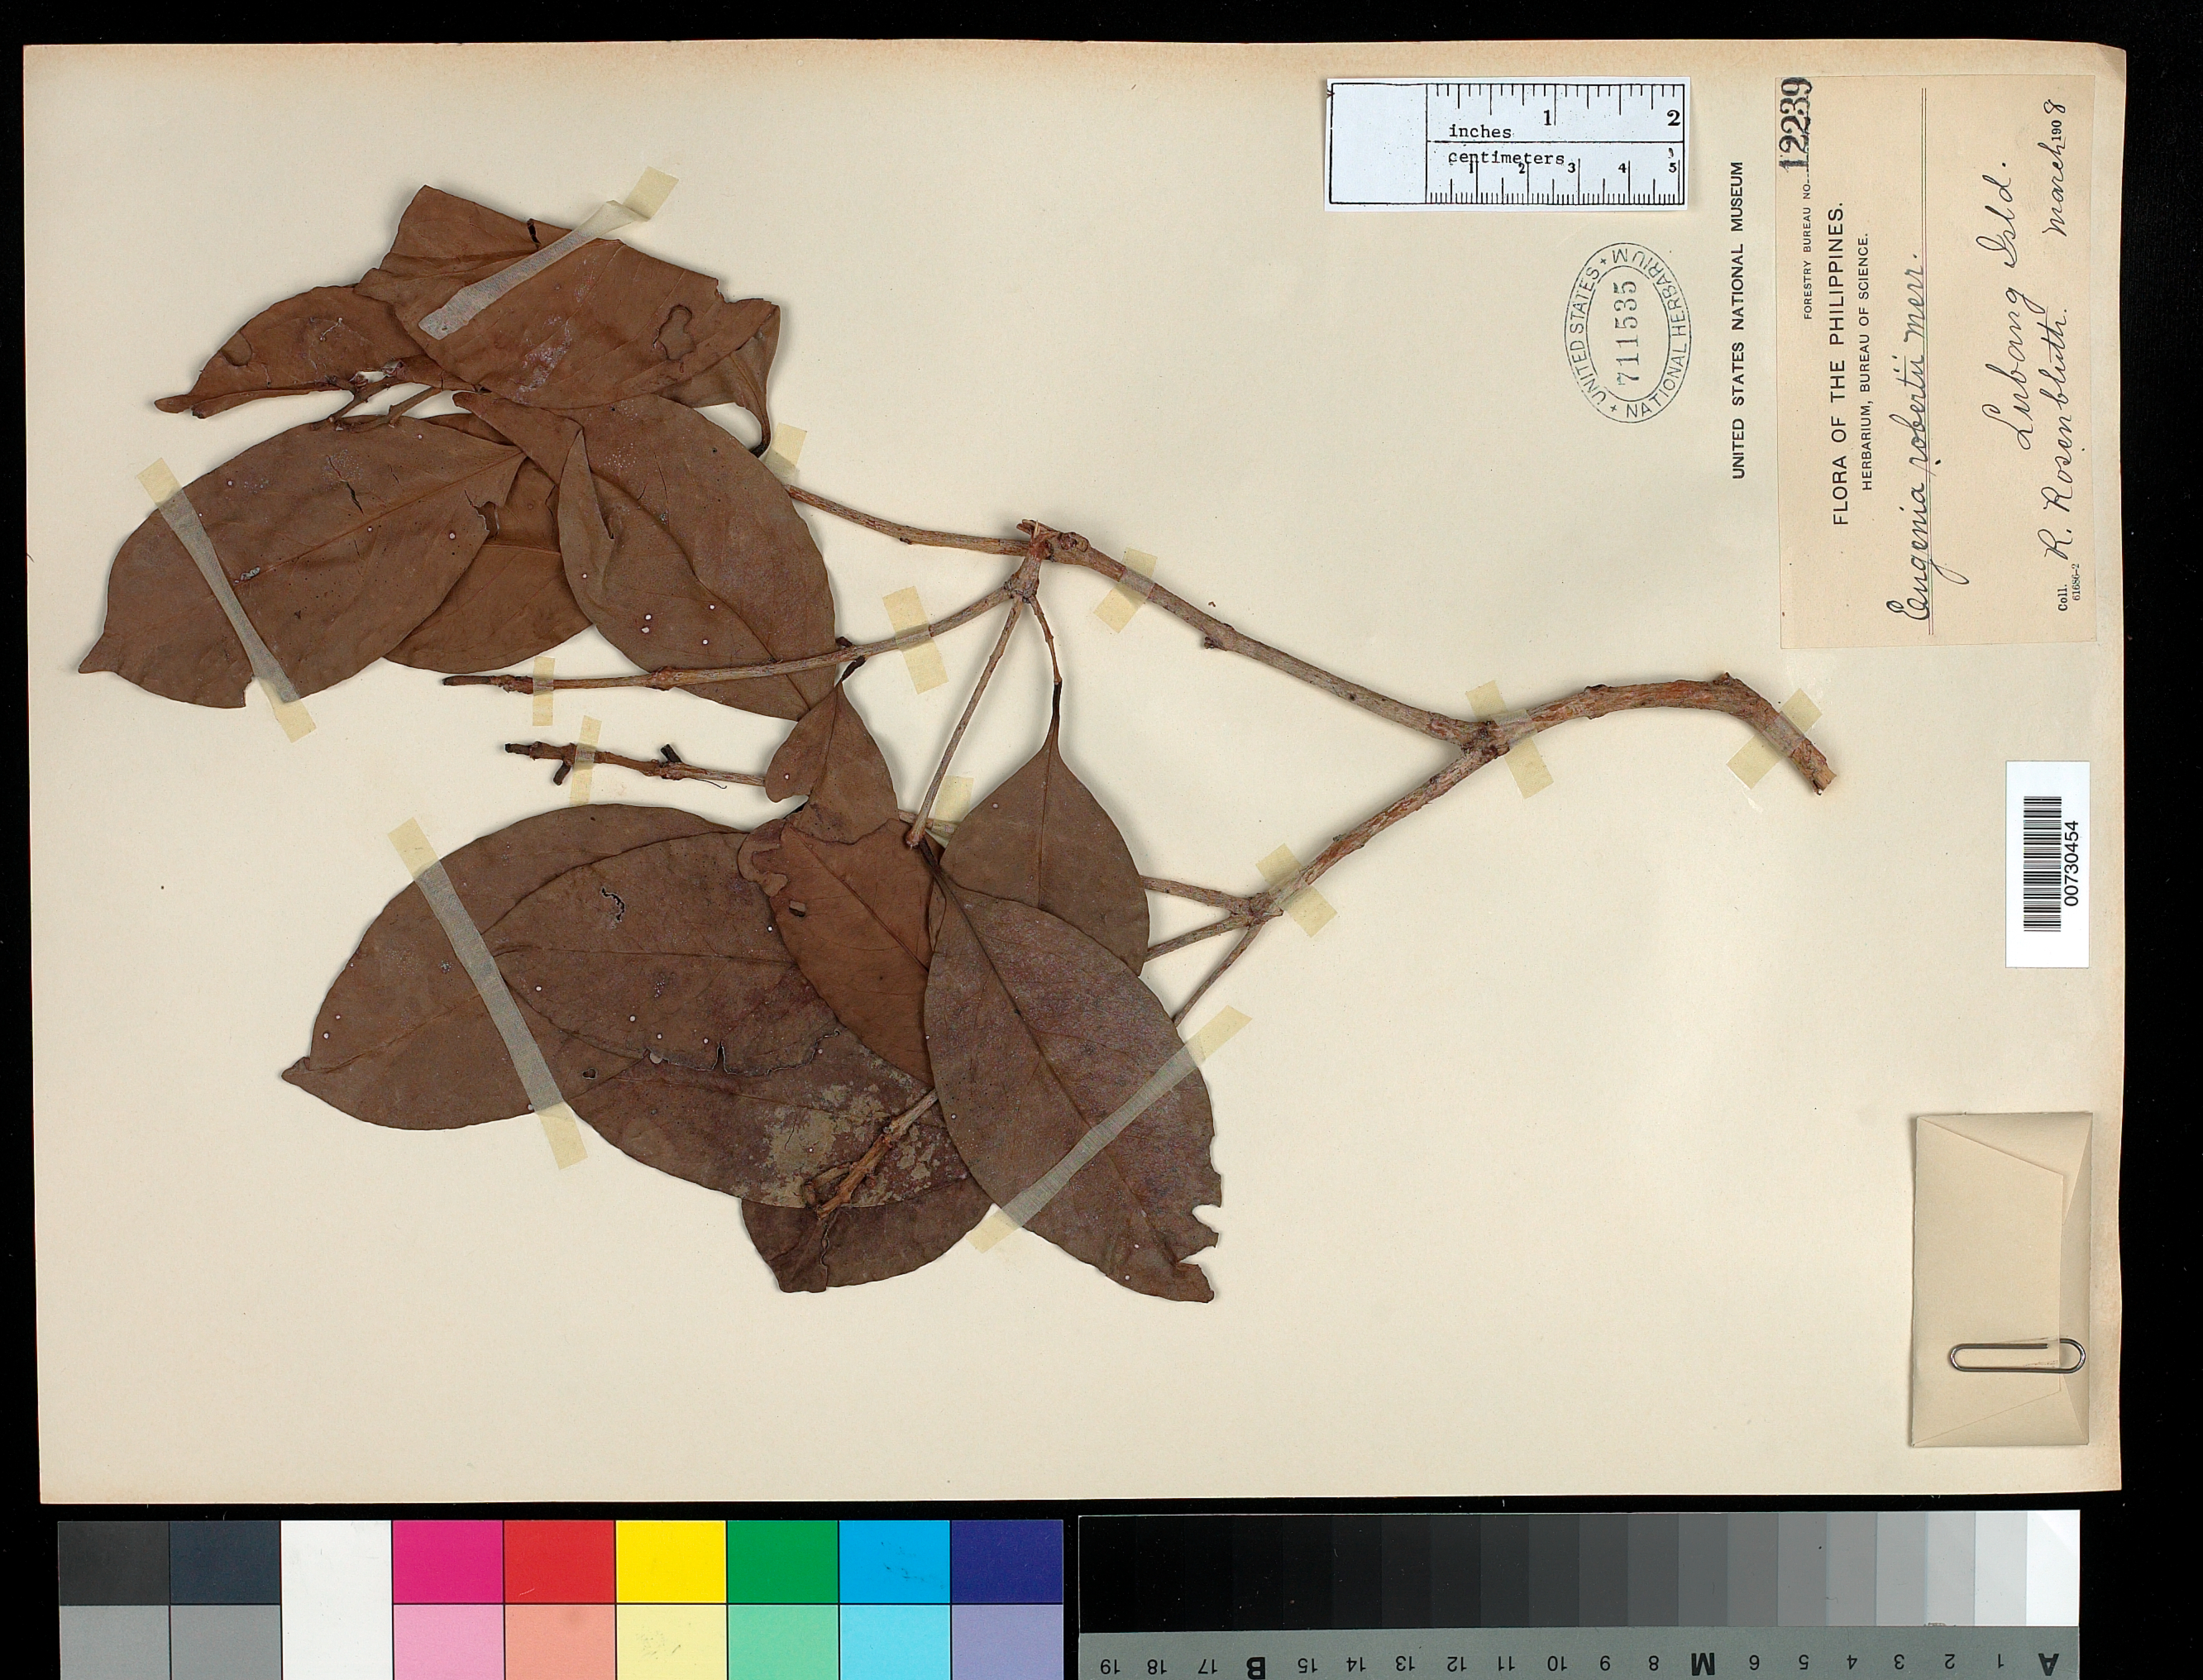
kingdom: Plantae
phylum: Tracheophyta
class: Magnoliopsida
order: Myrtales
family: Myrtaceae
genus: Syzygium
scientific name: Syzygium robertii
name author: (Merr.) Merr.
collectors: R. Rosenbluth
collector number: For. Bur. 12239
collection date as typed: Mar 1908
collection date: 1908-03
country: Philippines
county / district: Lubang Island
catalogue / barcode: US 711535